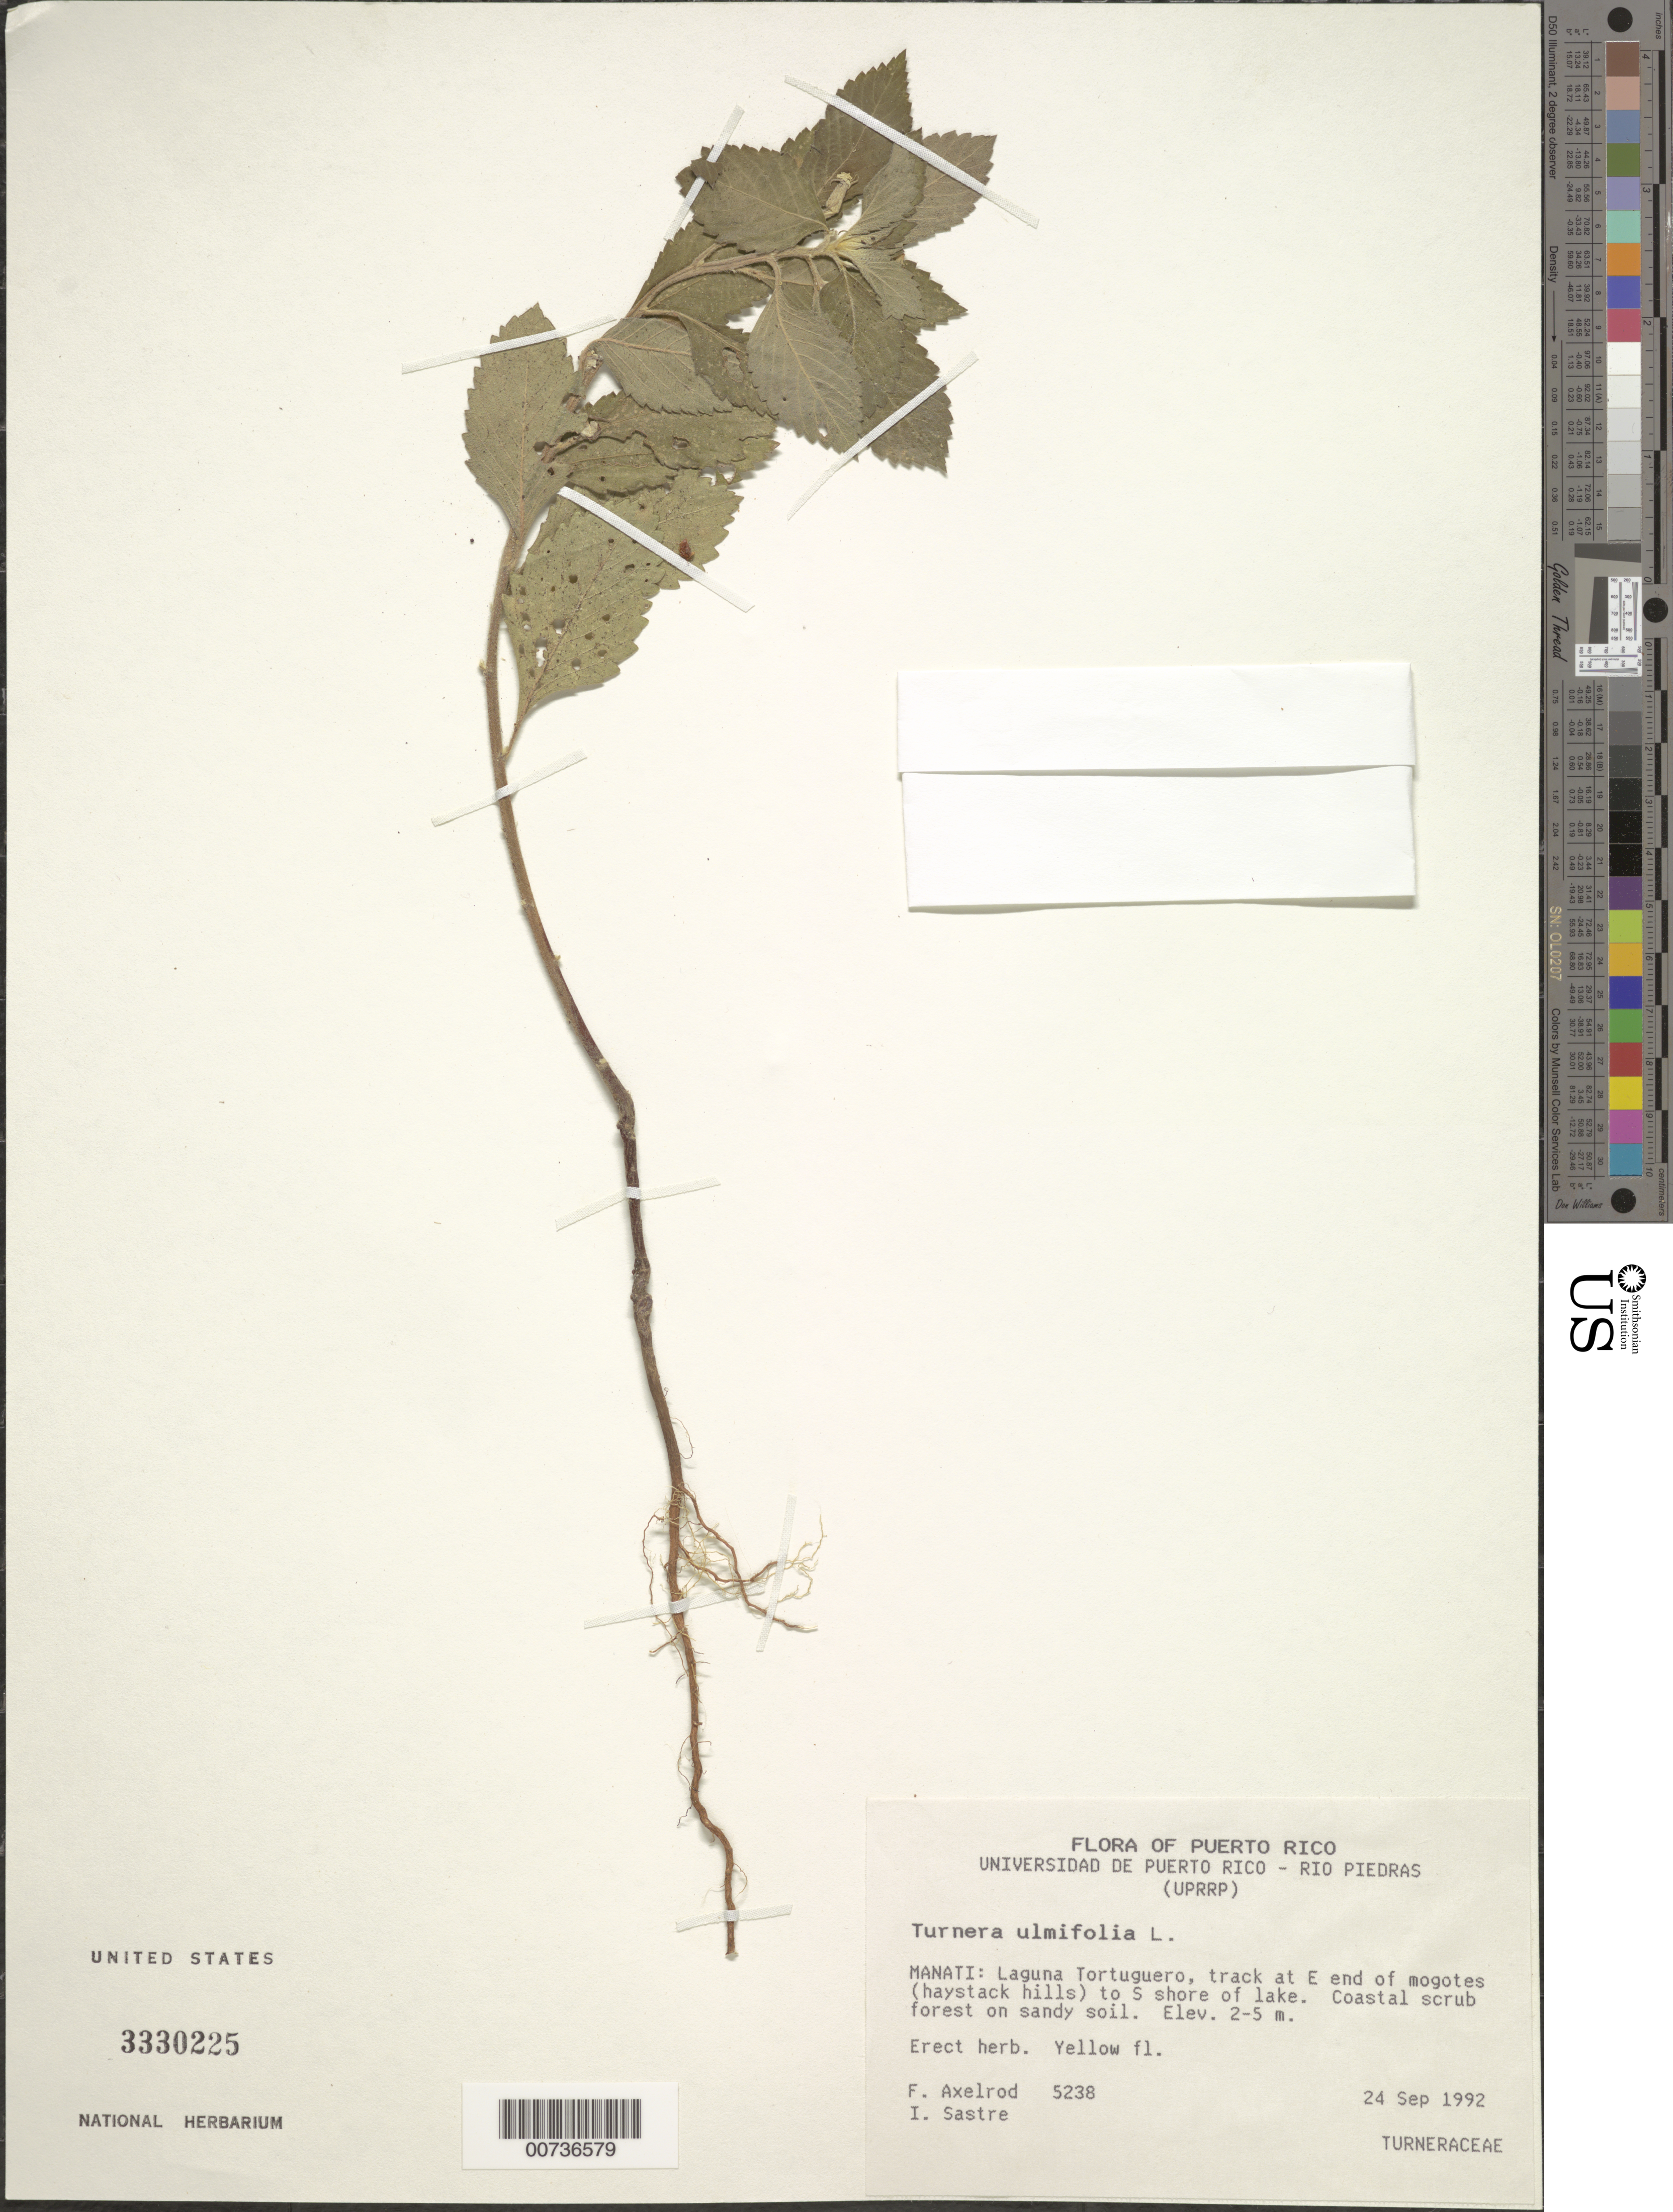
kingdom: Plantae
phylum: Tracheophyta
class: Magnoliopsida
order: Malpighiales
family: Turneraceae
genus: Turnera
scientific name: Turnera ulmifolia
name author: L.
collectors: F. S. Axelrod & I. Sastre-de Jesús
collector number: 5238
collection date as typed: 24 Sep 1992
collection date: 1992-09-24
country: Puerto Rico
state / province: Manatí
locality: Manatí: Laguna Tortuguero, track at E end of mogotes (haystack hills) to S shore of lake.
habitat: Cosatl scrub forest on sandy soil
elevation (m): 2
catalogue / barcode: US 3330225